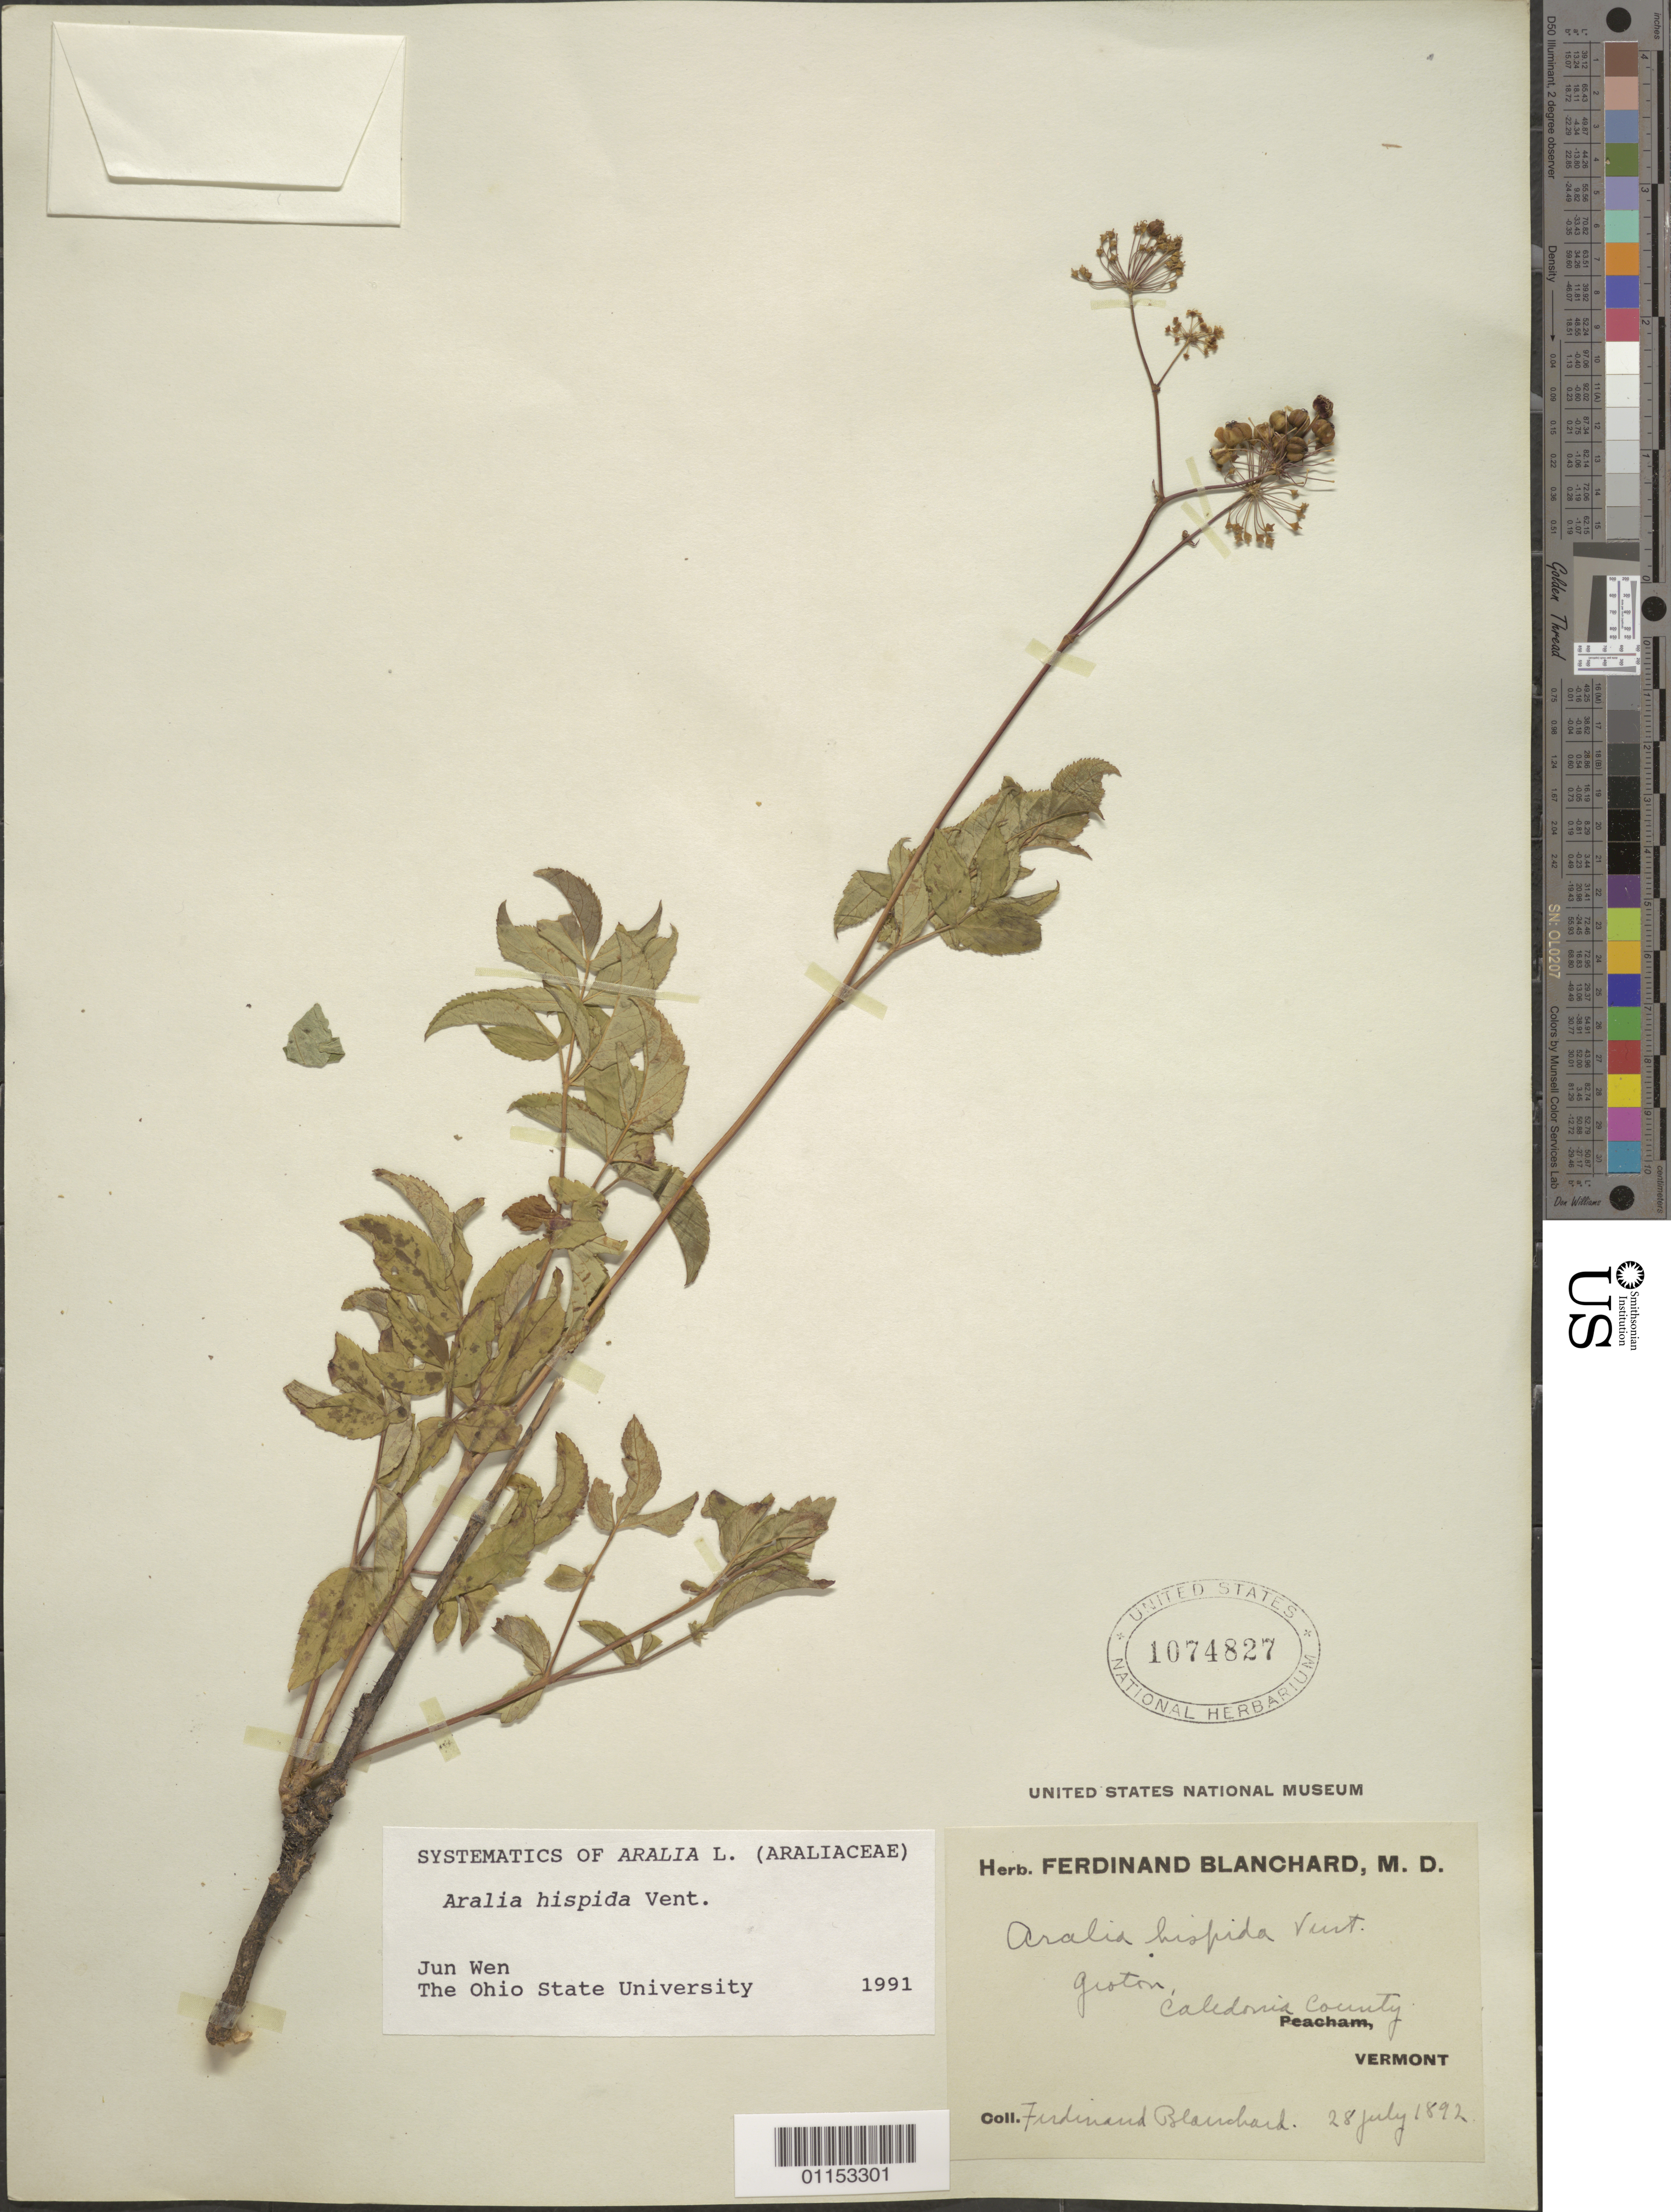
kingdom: Plantae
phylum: Tracheophyta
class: Magnoliopsida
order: Apiales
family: Araliaceae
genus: Aralia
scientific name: Aralia hispida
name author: Vent.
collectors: F. Blanchard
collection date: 1892-07-28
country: United States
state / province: Vermont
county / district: Caledonia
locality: Groton.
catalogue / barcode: US 1074827